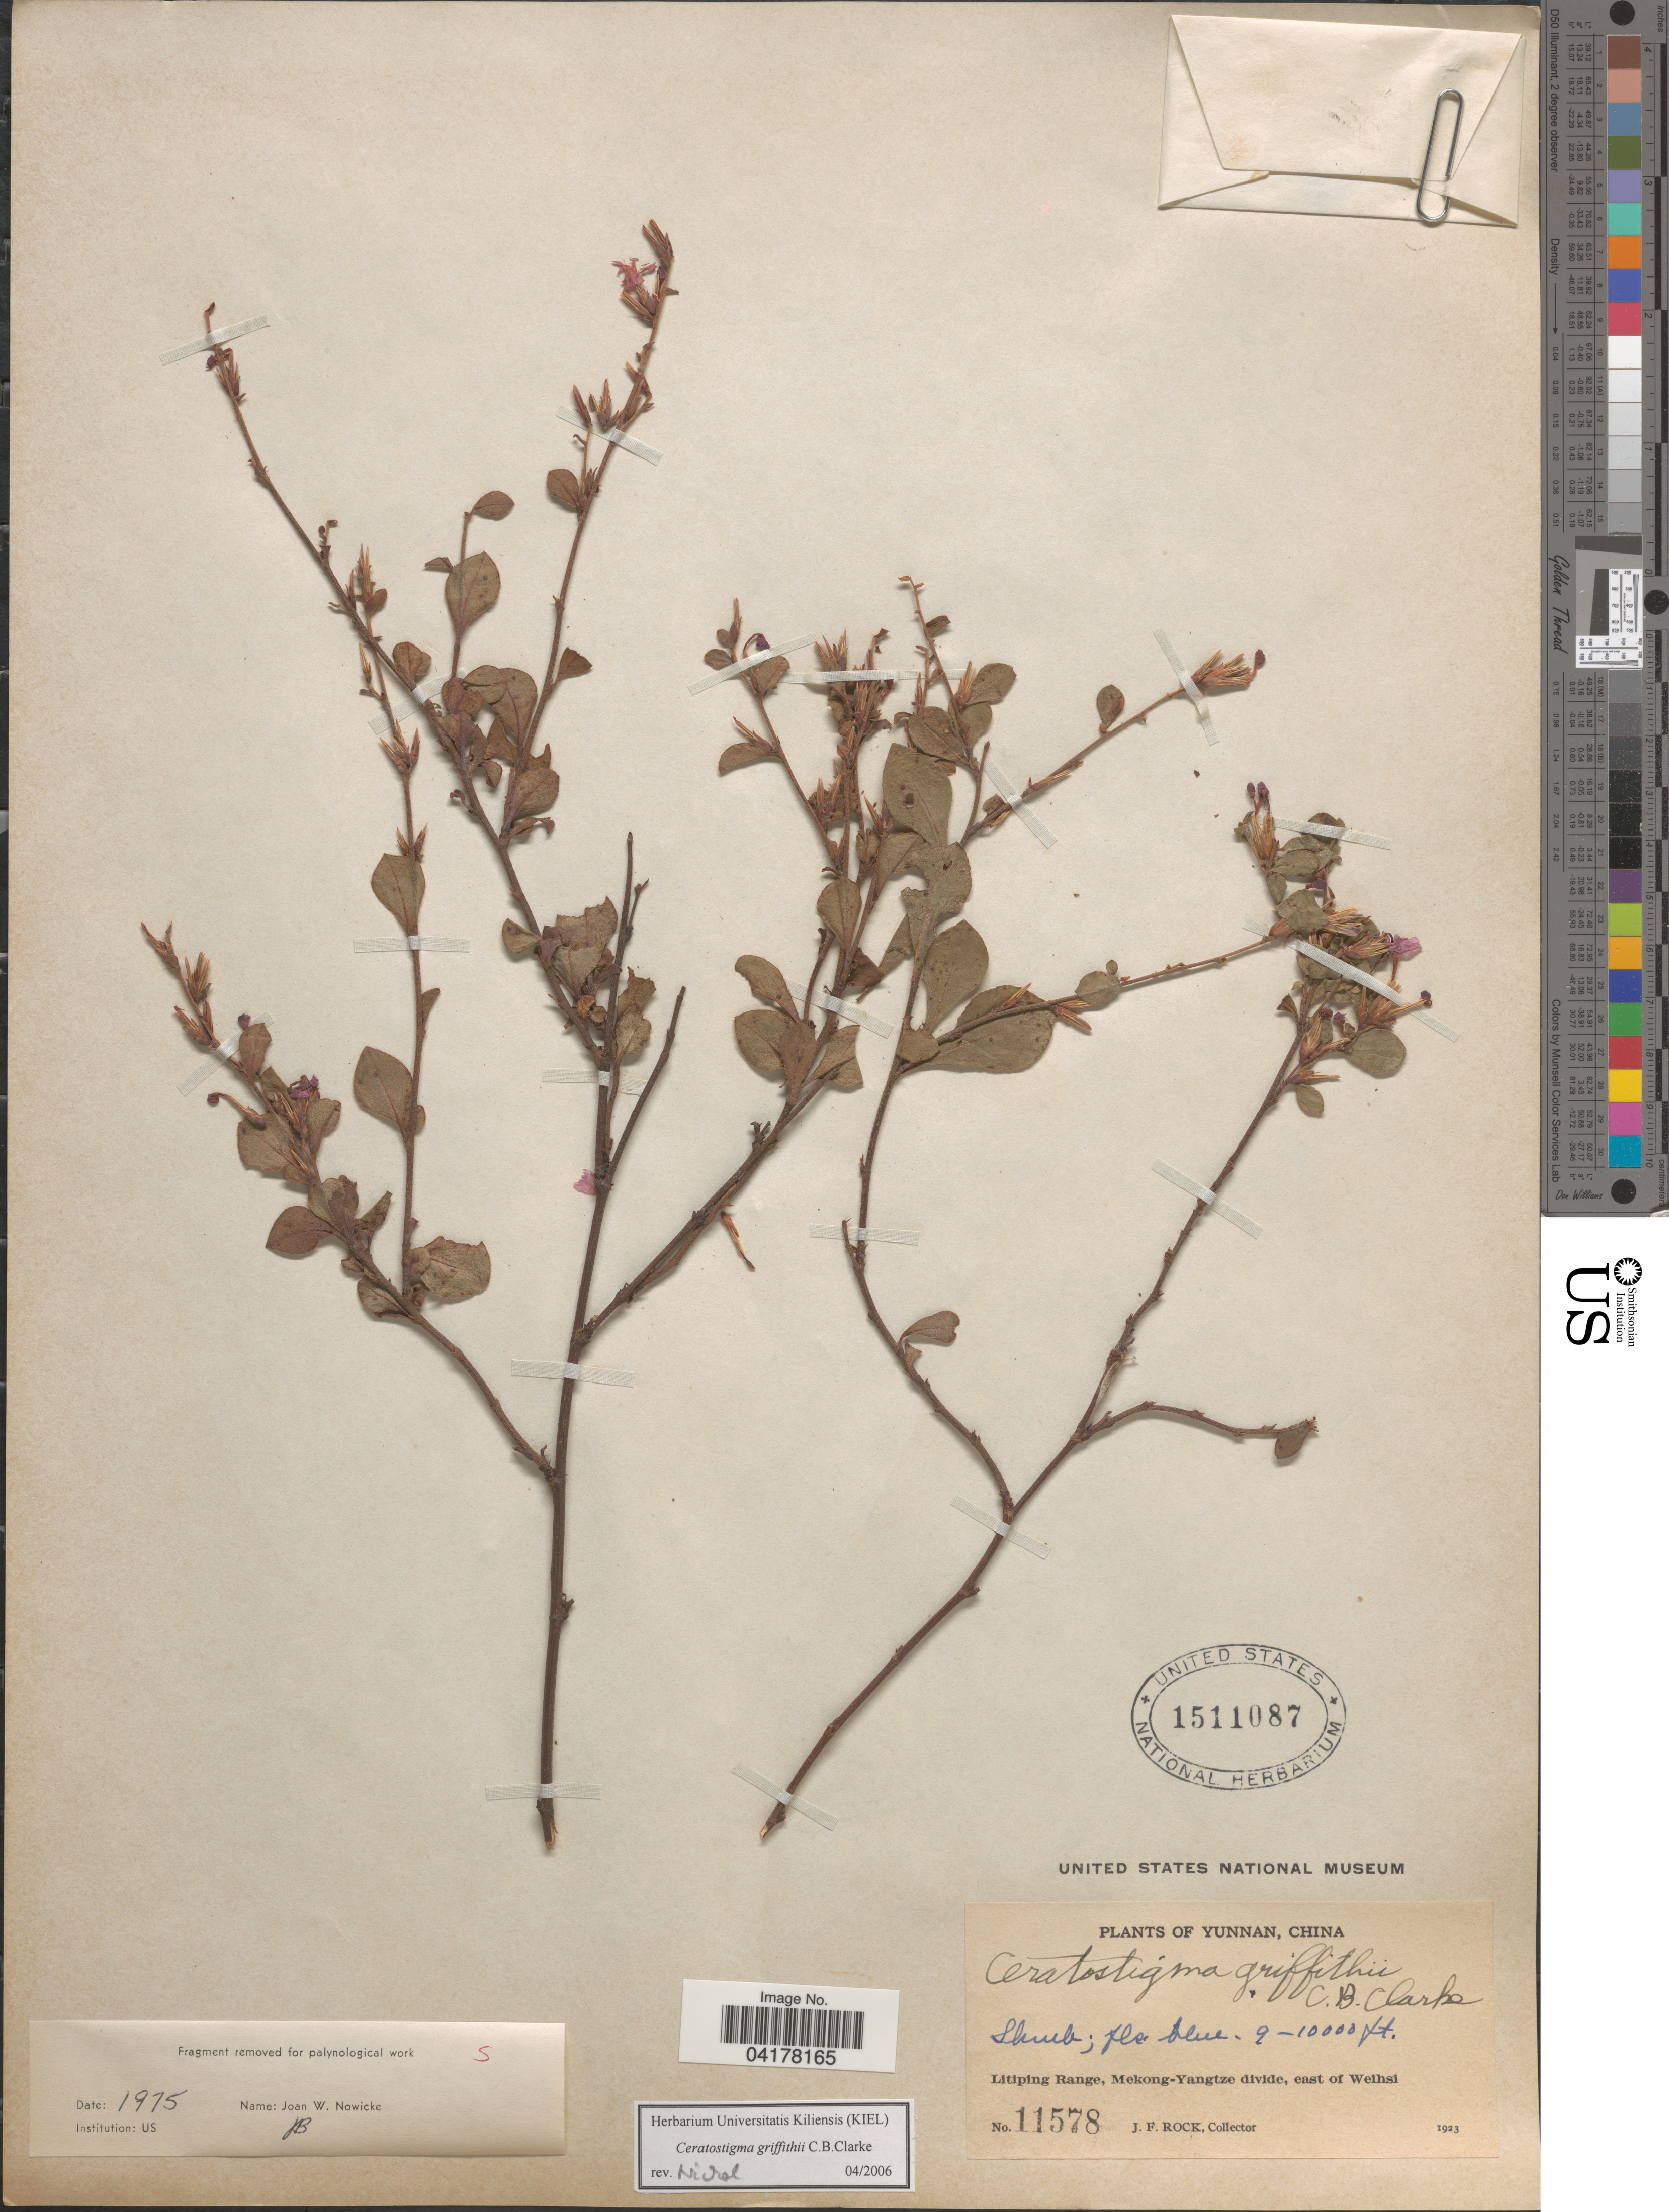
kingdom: Plantae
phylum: Tracheophyta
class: Magnoliopsida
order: Caryophyllales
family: Plumbaginaceae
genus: Ceratostigma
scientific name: Ceratostigma griffithii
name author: C.B. Clarke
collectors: J. Rock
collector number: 11578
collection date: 1923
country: China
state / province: Yunnan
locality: Litiping Range, Mekong-Yangtze divide, east of Weihsi.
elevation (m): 2743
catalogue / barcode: US 1511087